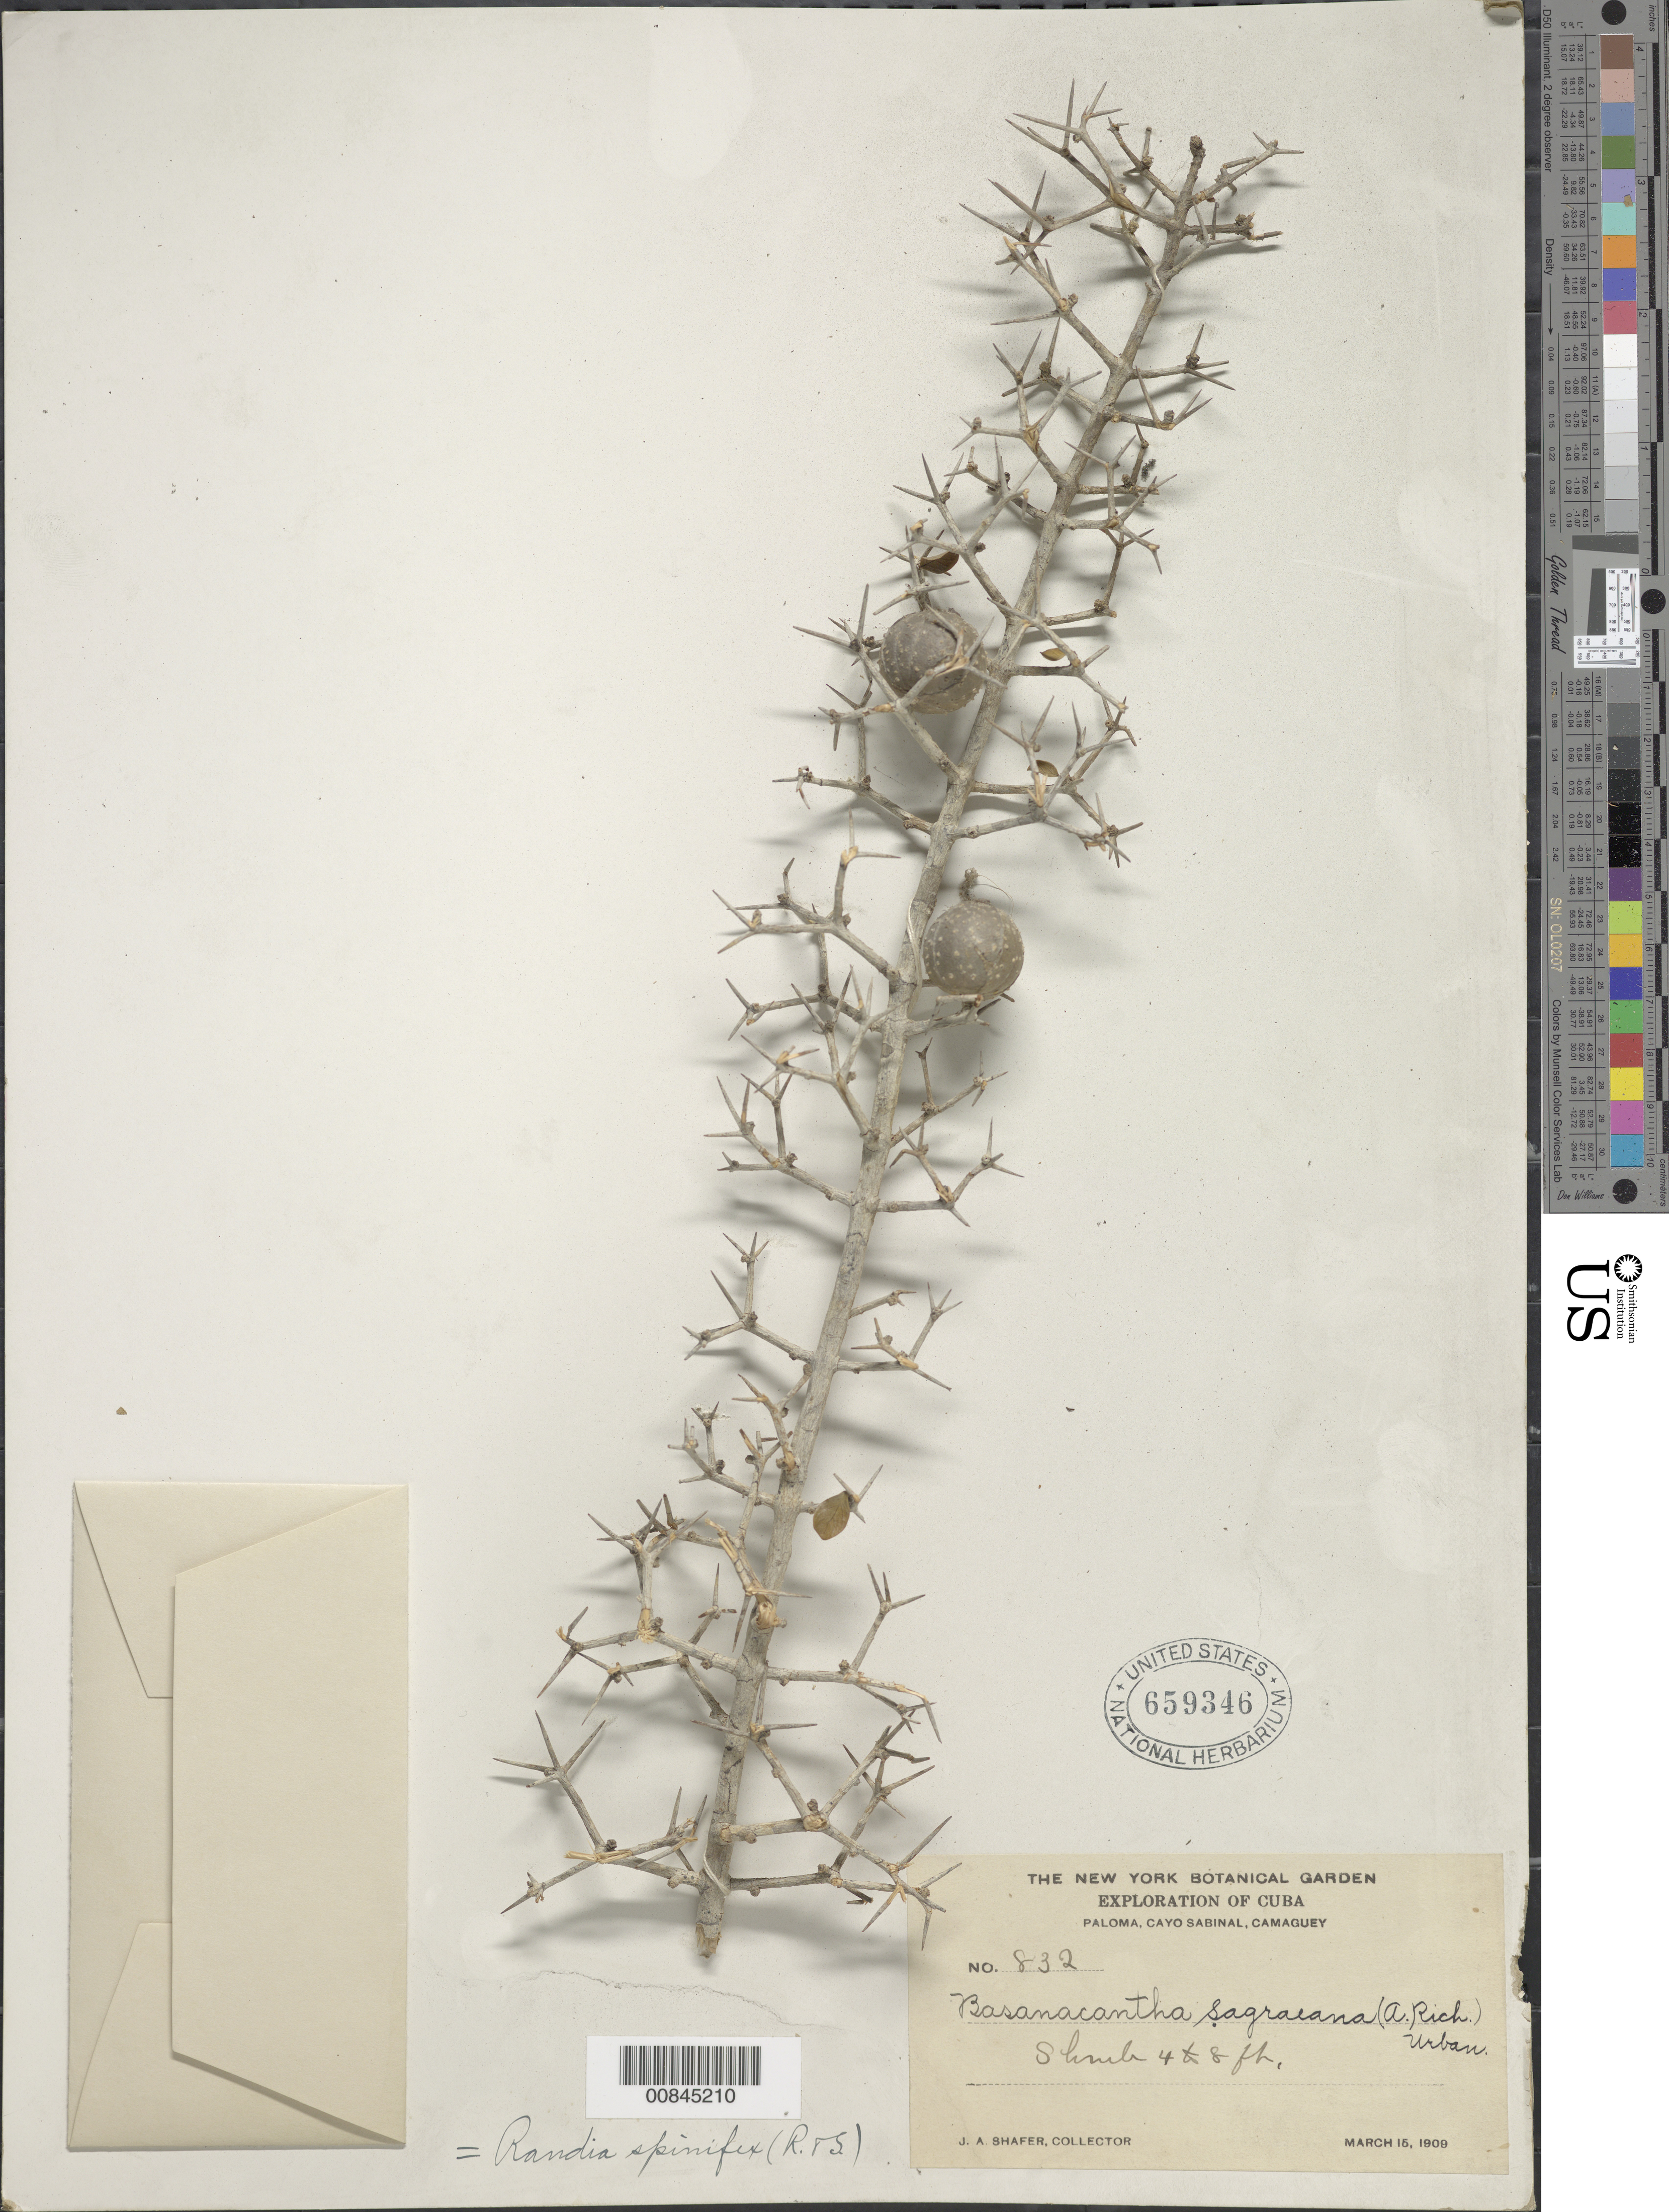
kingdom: Plantae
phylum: Tracheophyta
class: Magnoliopsida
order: Gentianales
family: Rubiaceae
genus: Randia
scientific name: Randia spinifex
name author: (Roem. & Schult.) Standl.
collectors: J. A. Shafer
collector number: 832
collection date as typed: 15 Mar 1909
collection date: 1909-03-15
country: Cuba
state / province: Camaguey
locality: Paloma, Cayo Sabinal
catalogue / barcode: US 659346